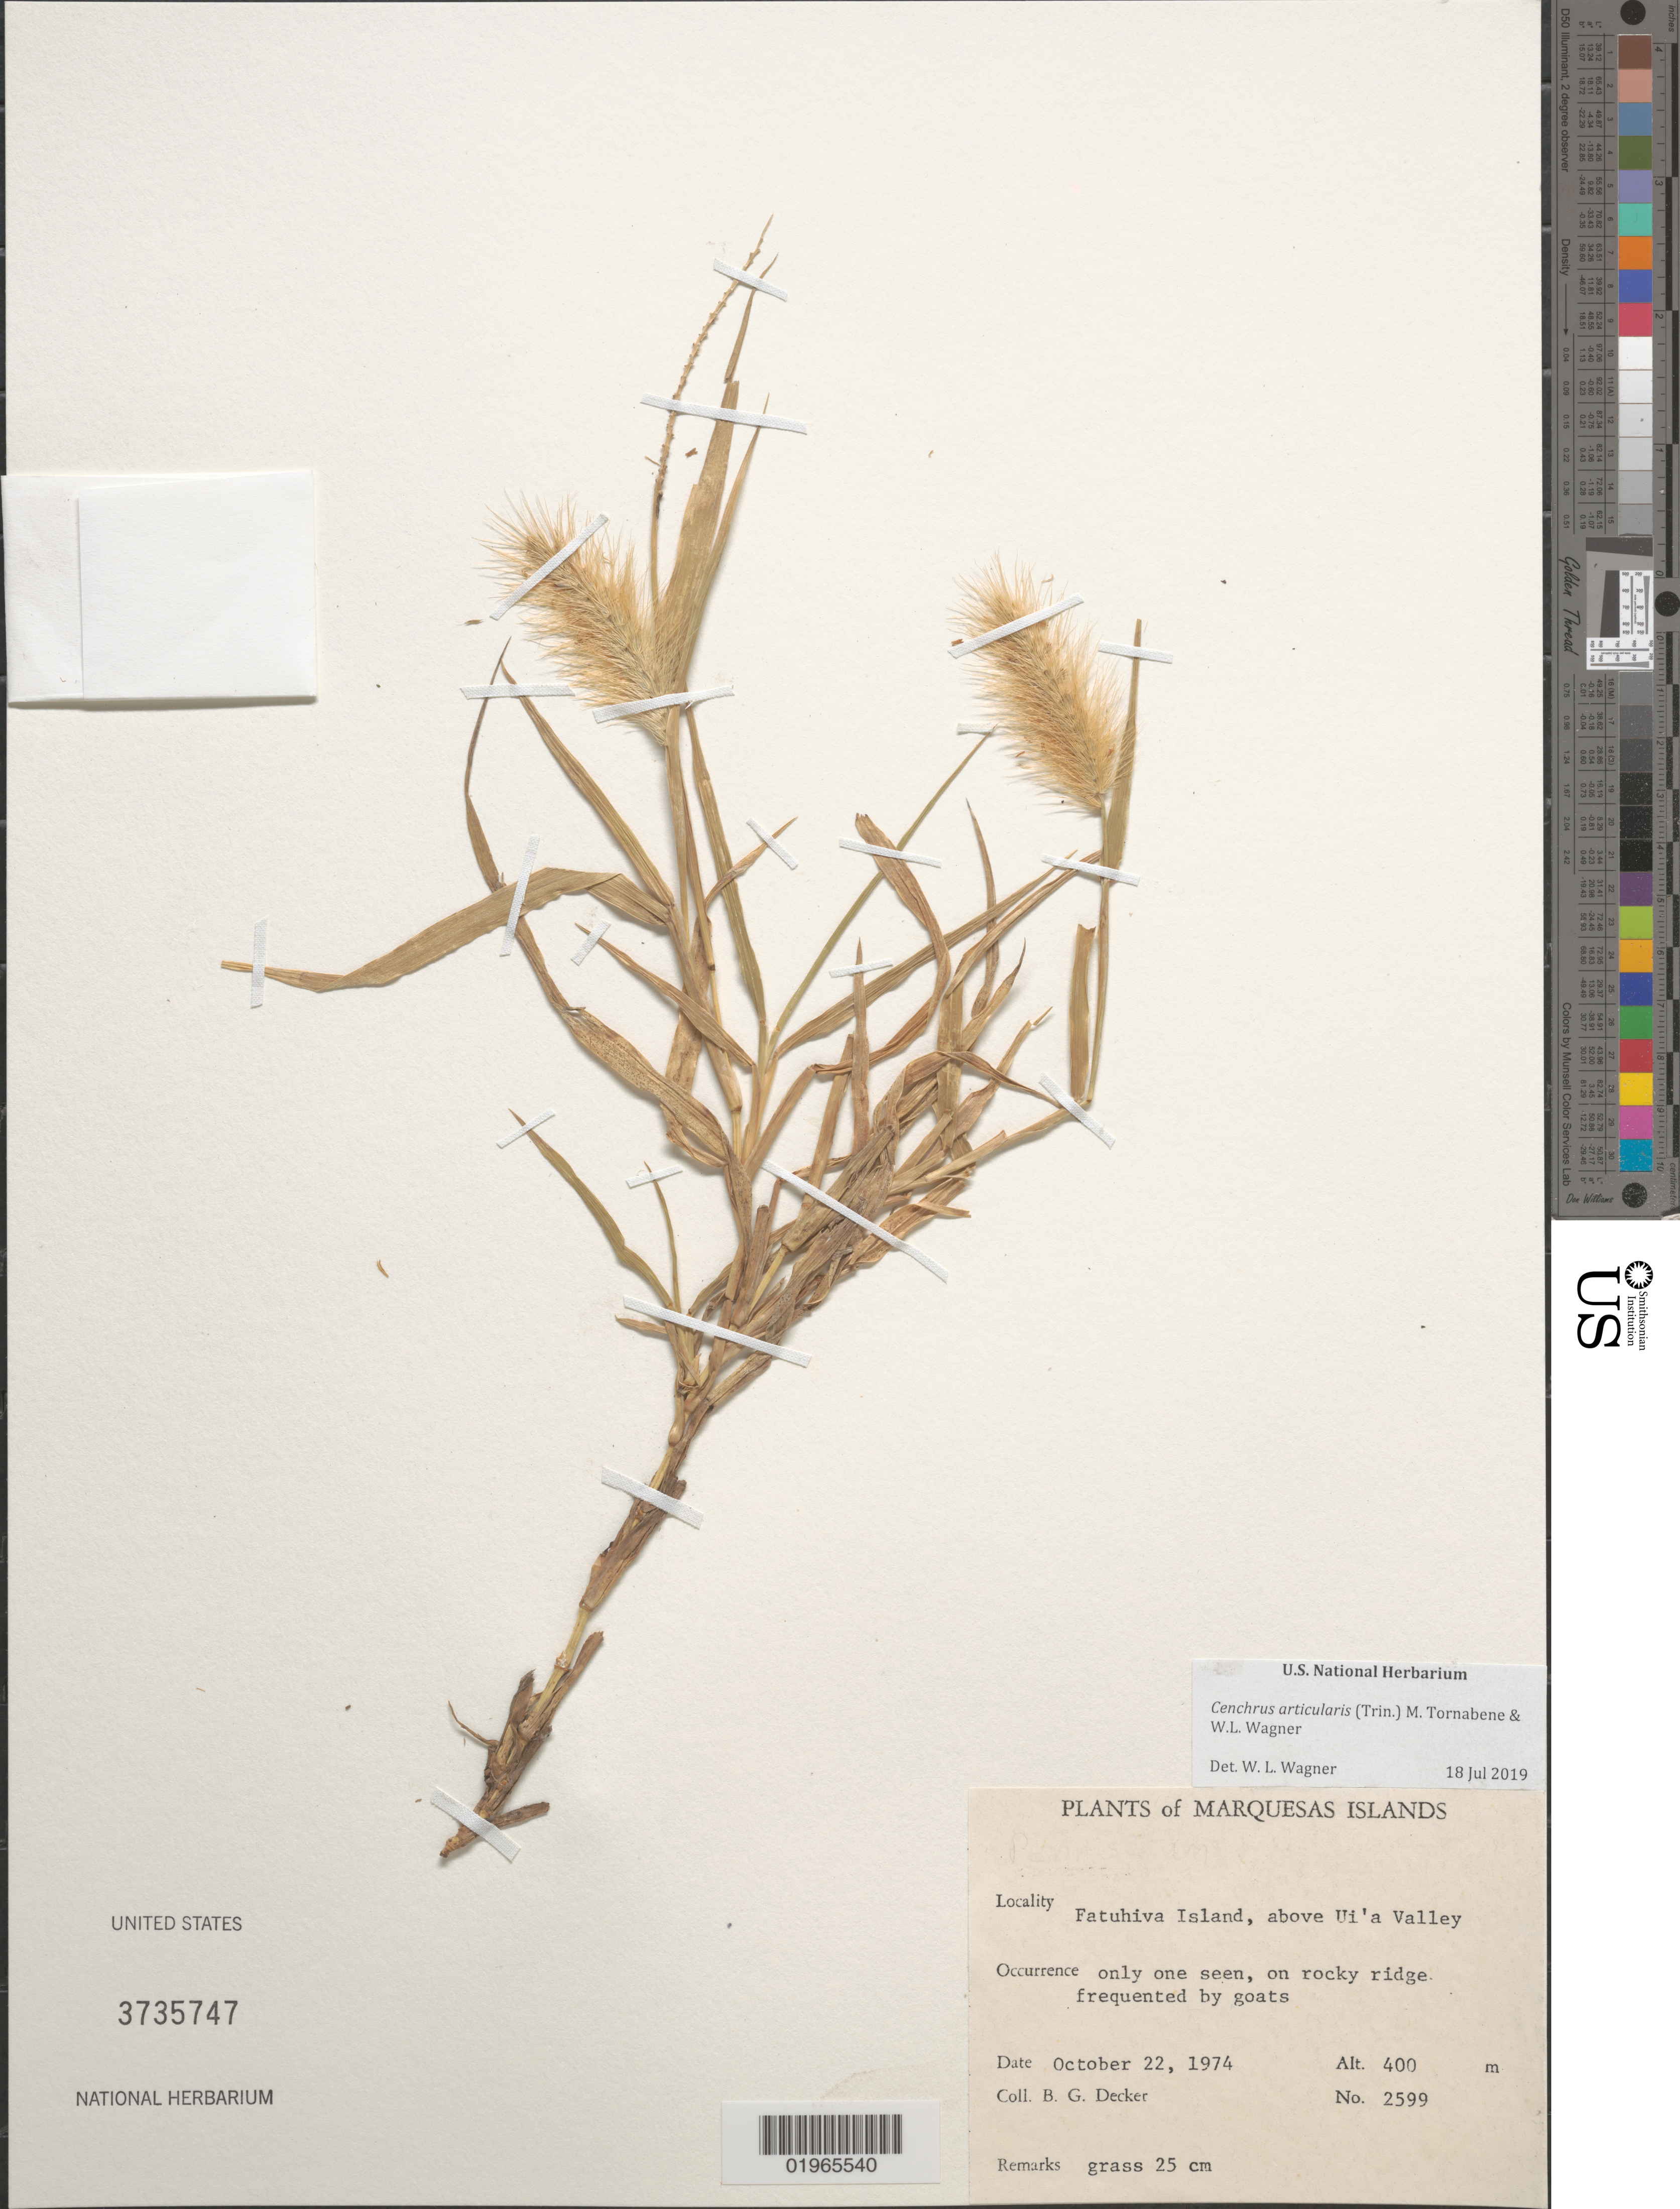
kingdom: Plantae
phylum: Tracheophyta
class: Liliopsida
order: Poales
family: Poaceae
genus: Cenchrus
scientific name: Cenchrus articularis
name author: (Trin.) M.W. Tornab. & W.L. Wagner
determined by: Wagner, W. L., (BOT), Smithsonian Institution - National Museum of Natural History (UNITED STATES)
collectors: B. G. Decker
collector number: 2599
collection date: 1974-10-22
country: French Polynesia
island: Fatu Hiva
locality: above Ui'a Valley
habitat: Only one seen, on rocky ridge frequented by goats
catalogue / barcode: US 3735747